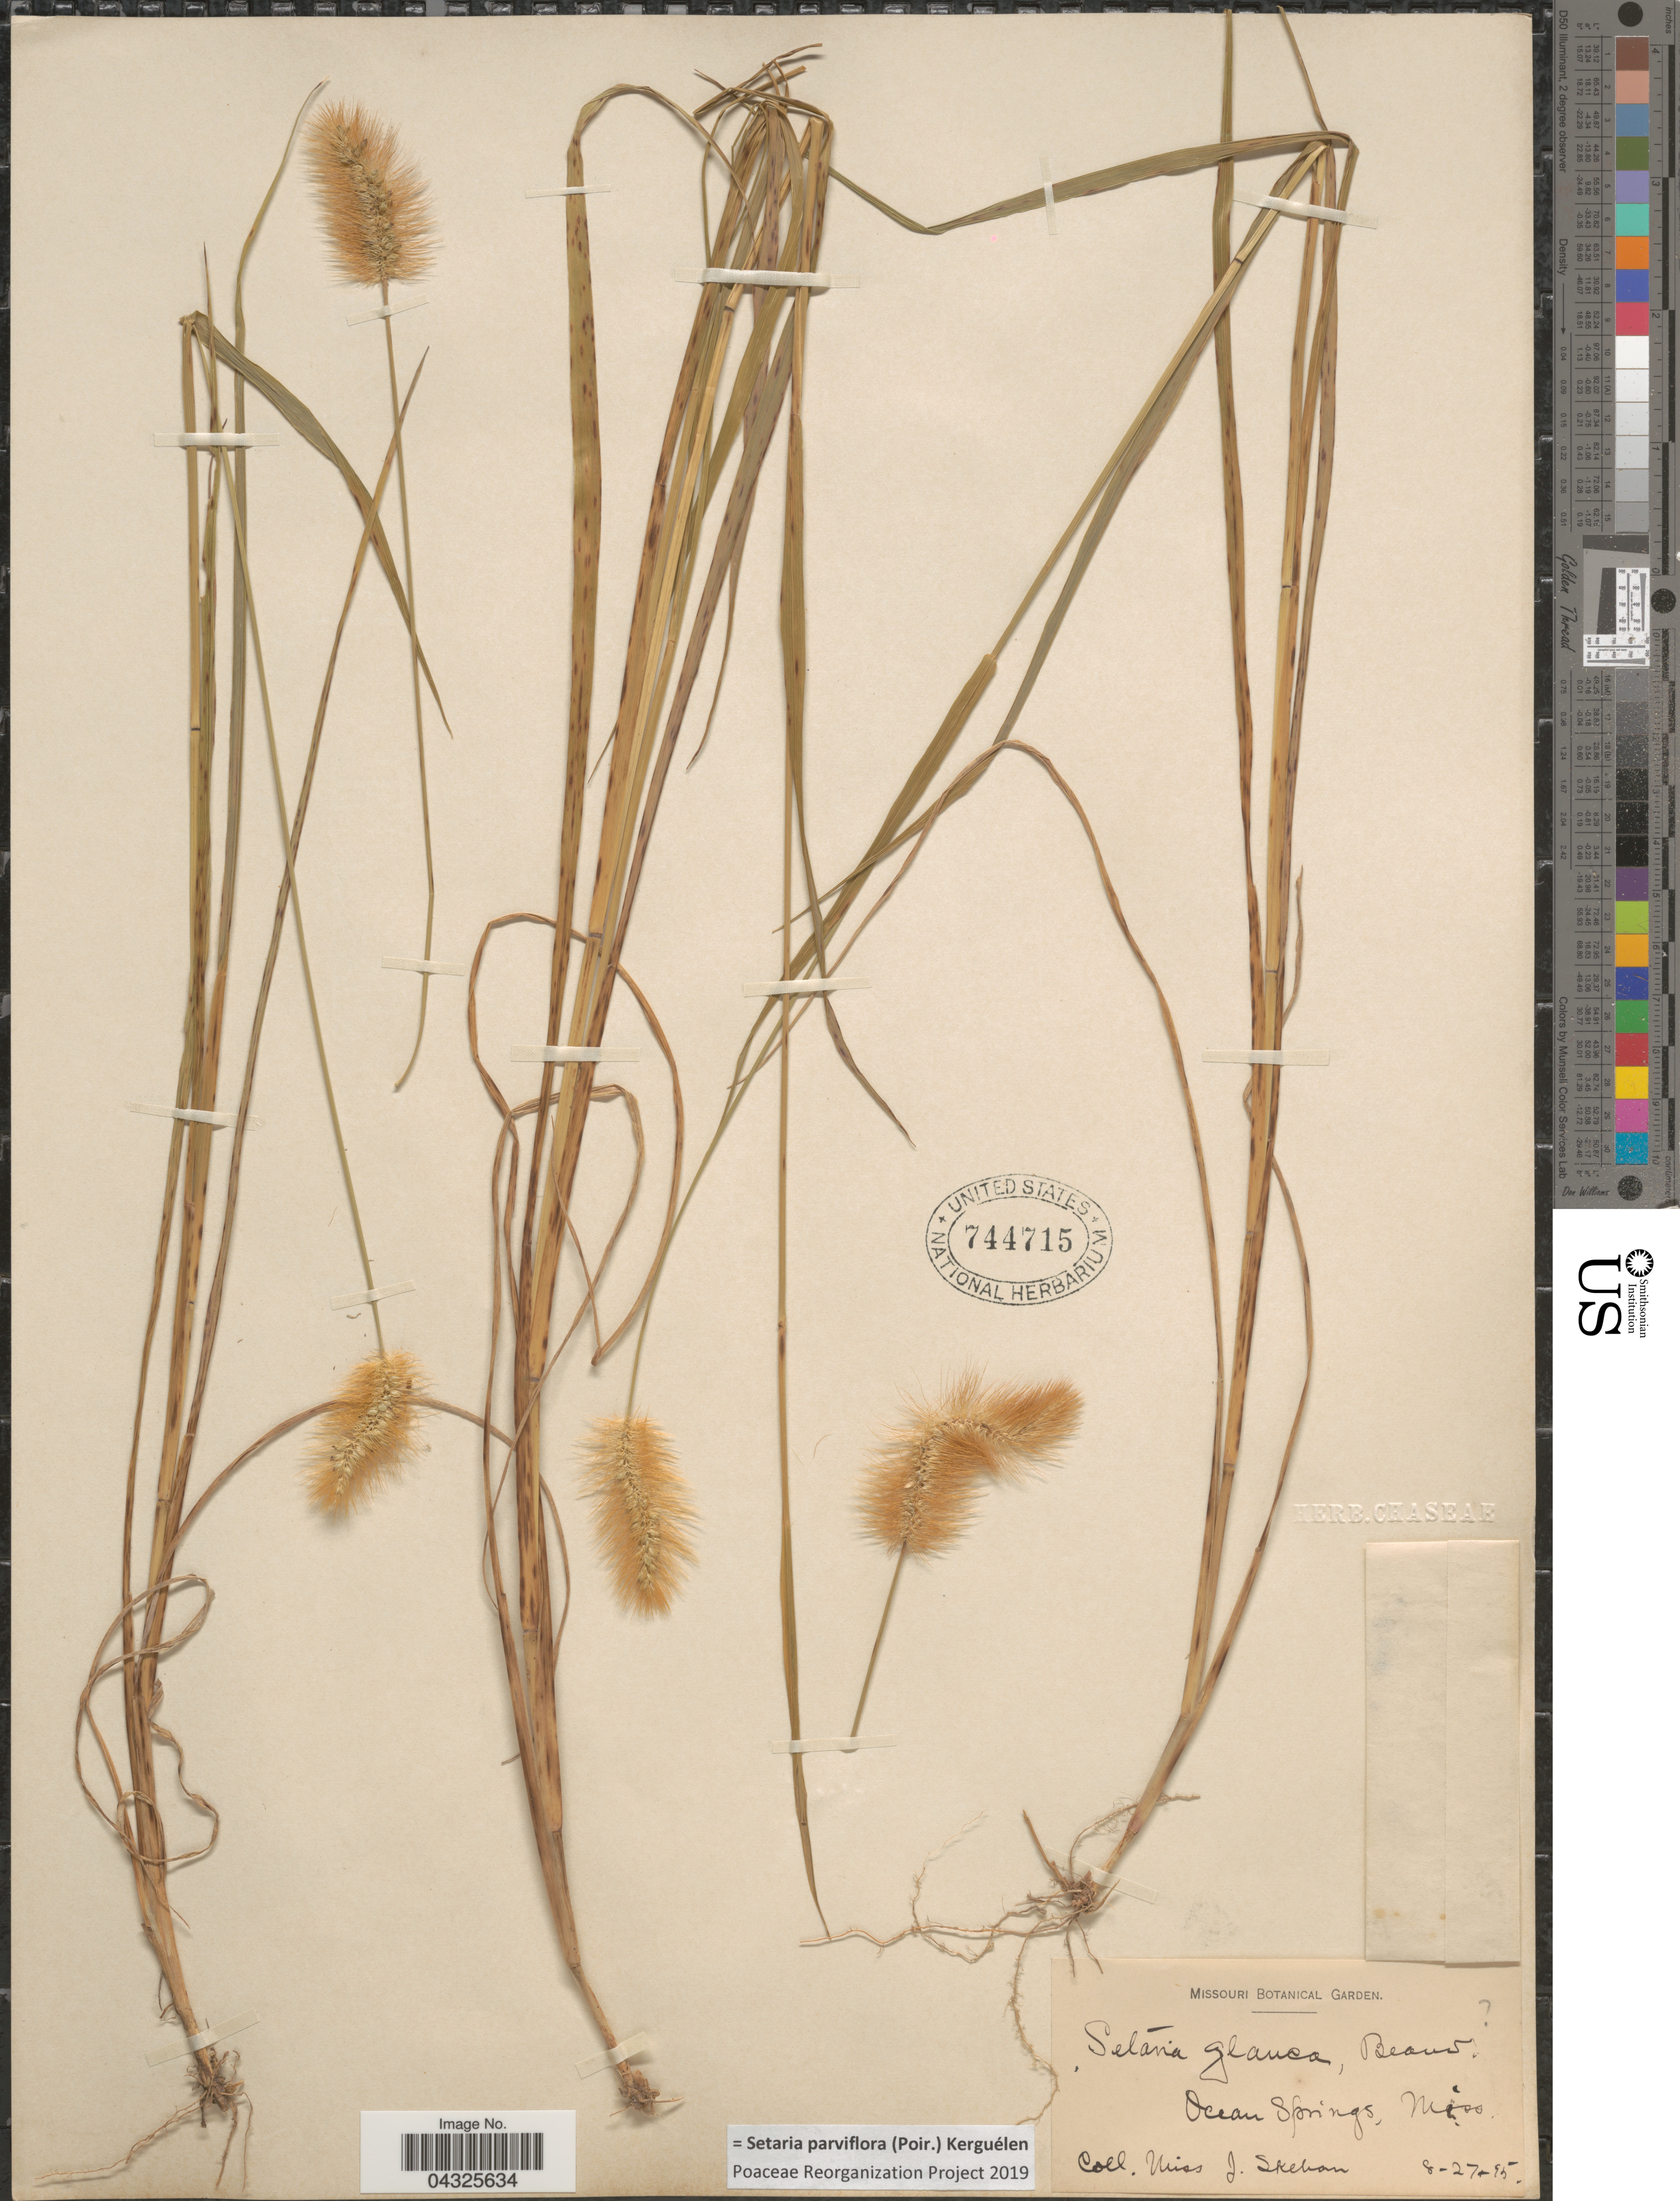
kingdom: Plantae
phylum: Tracheophyta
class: Liliopsida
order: Poales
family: Poaceae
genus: Setaria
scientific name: Setaria parviflora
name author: (Poir.) Kerguélen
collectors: J. Skeban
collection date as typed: Transcribed d/m/y: 27/8/95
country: United States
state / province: Mississippi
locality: Ocean Springs.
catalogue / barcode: US 744715